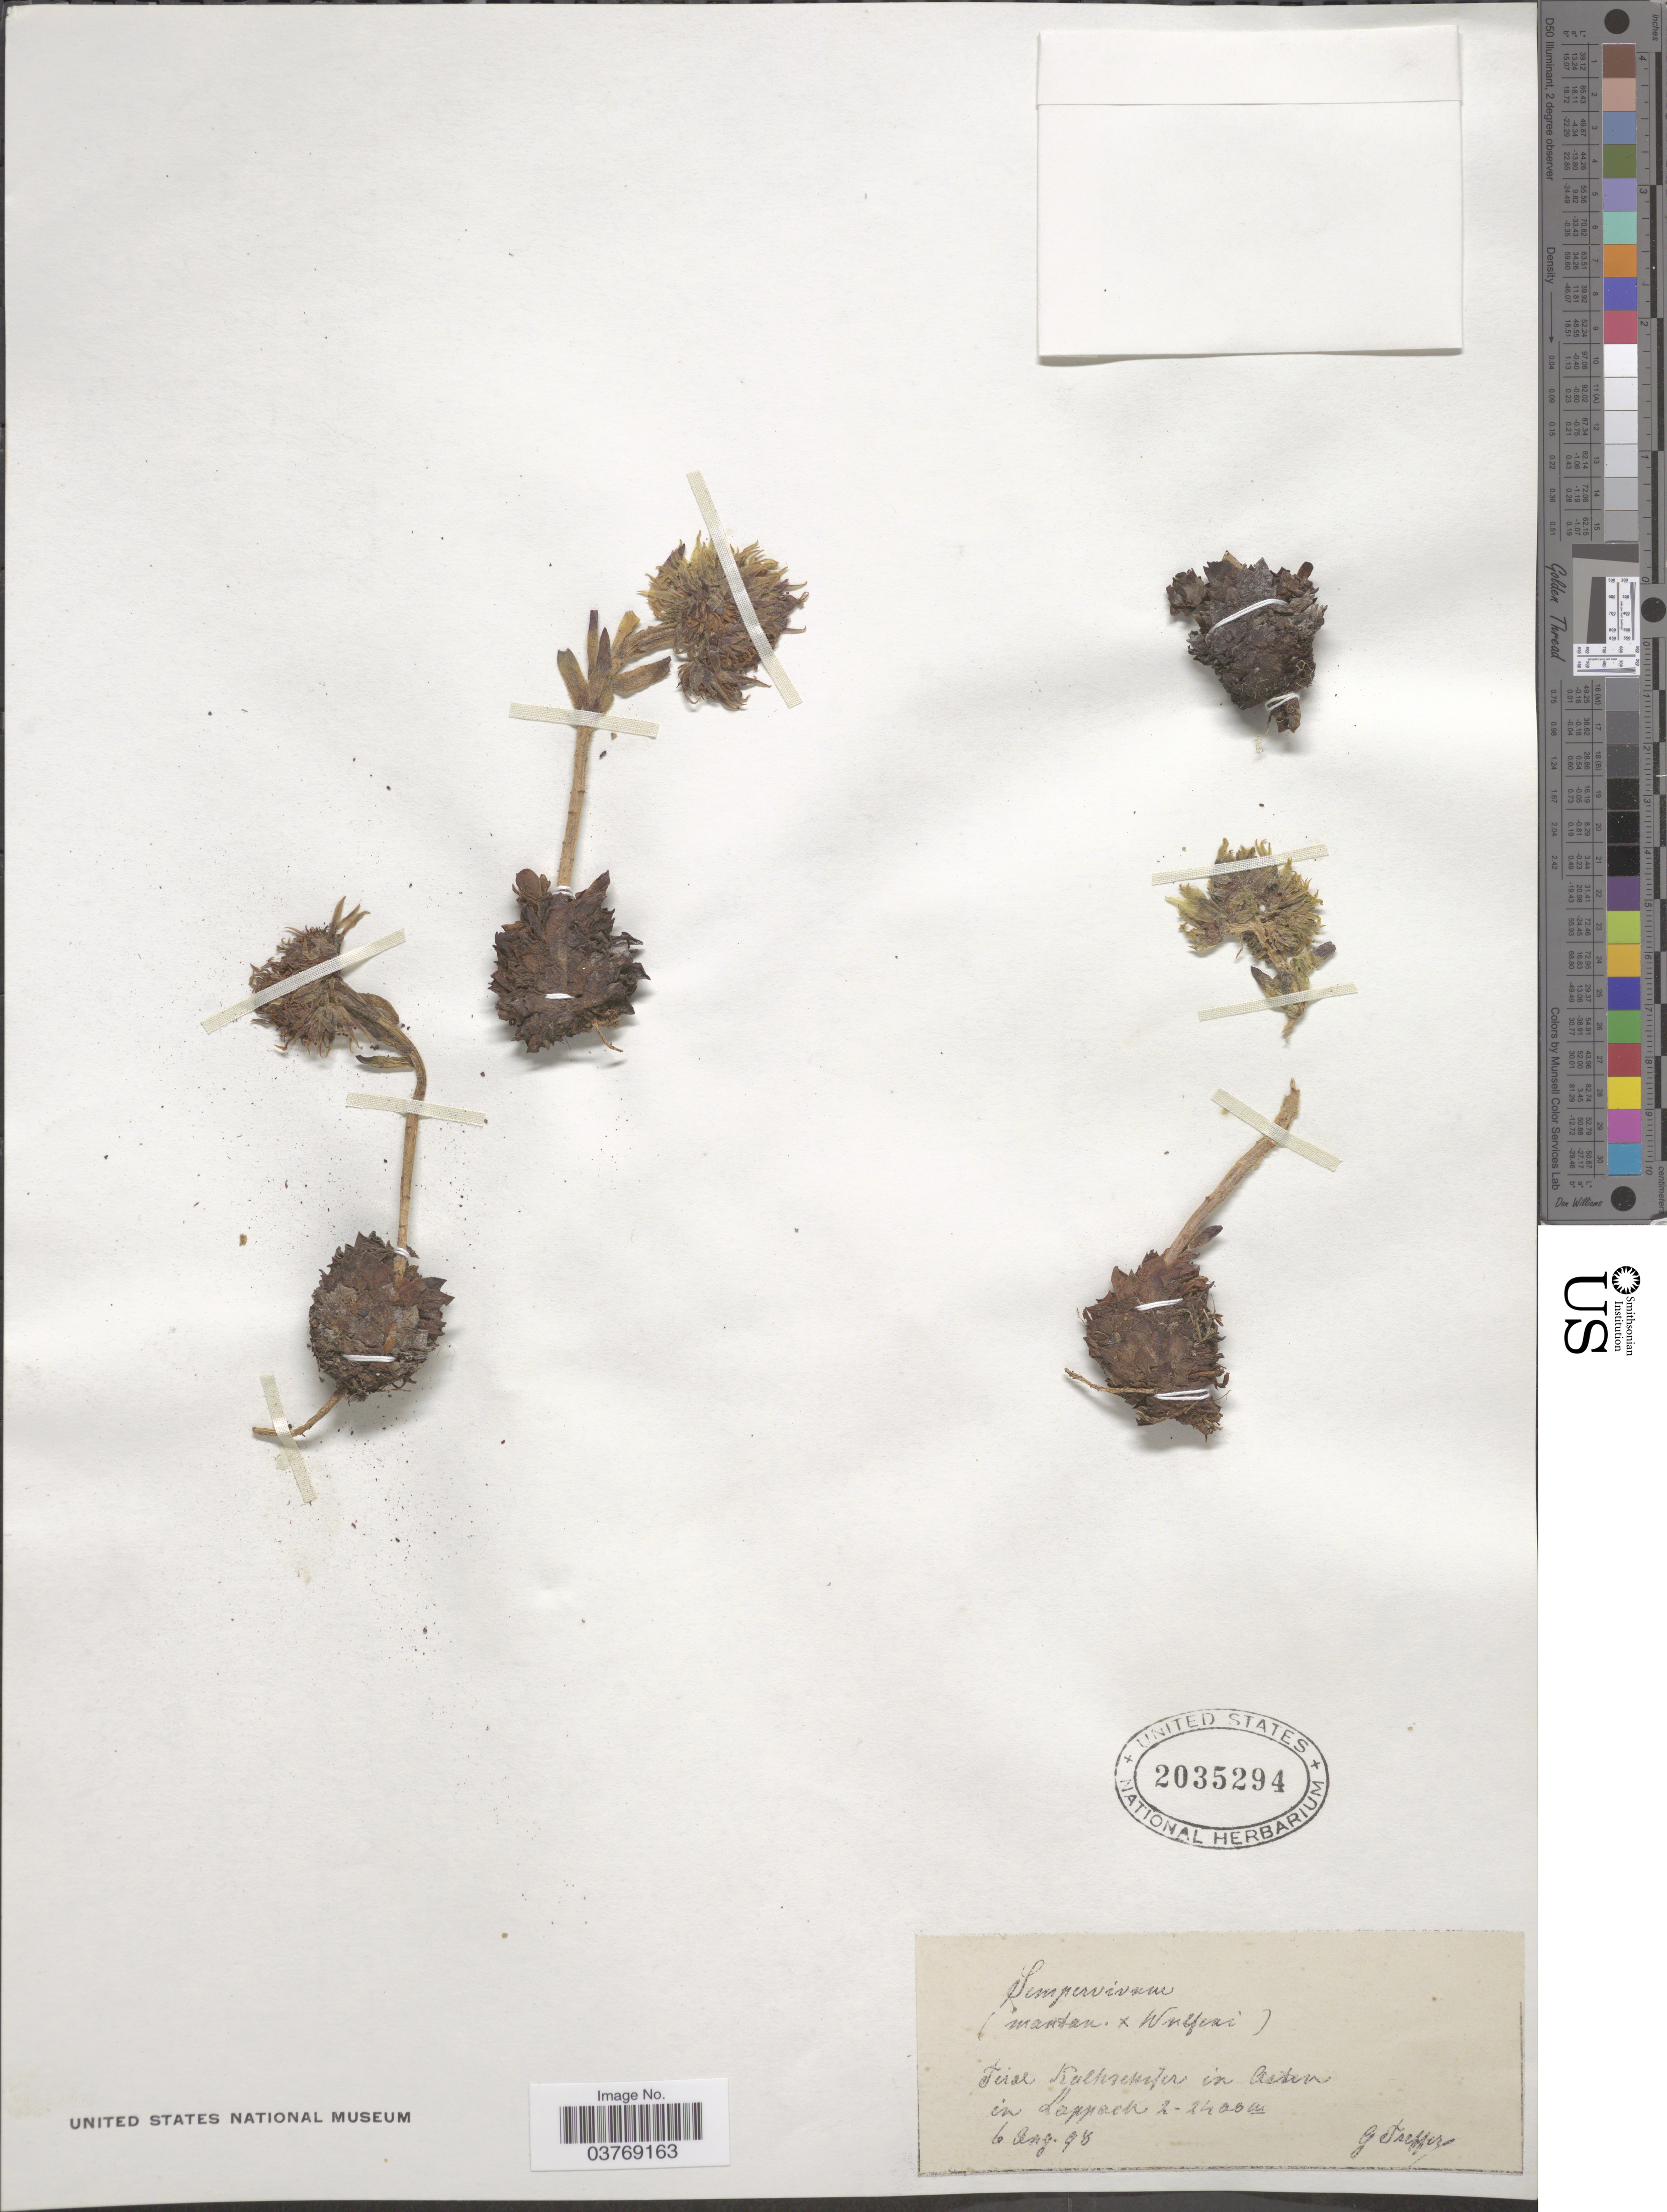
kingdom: Plantae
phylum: Tracheophyta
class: Magnoliopsida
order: Saxifragales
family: Crassulaceae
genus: Sempervivum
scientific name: Sempervivum sp.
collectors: G. Treffer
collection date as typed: Transcribed d/m/y: 6/8/98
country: Italy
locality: Tirol kalkschiefer in Asten in Lappach.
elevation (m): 2000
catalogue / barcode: US 2035294